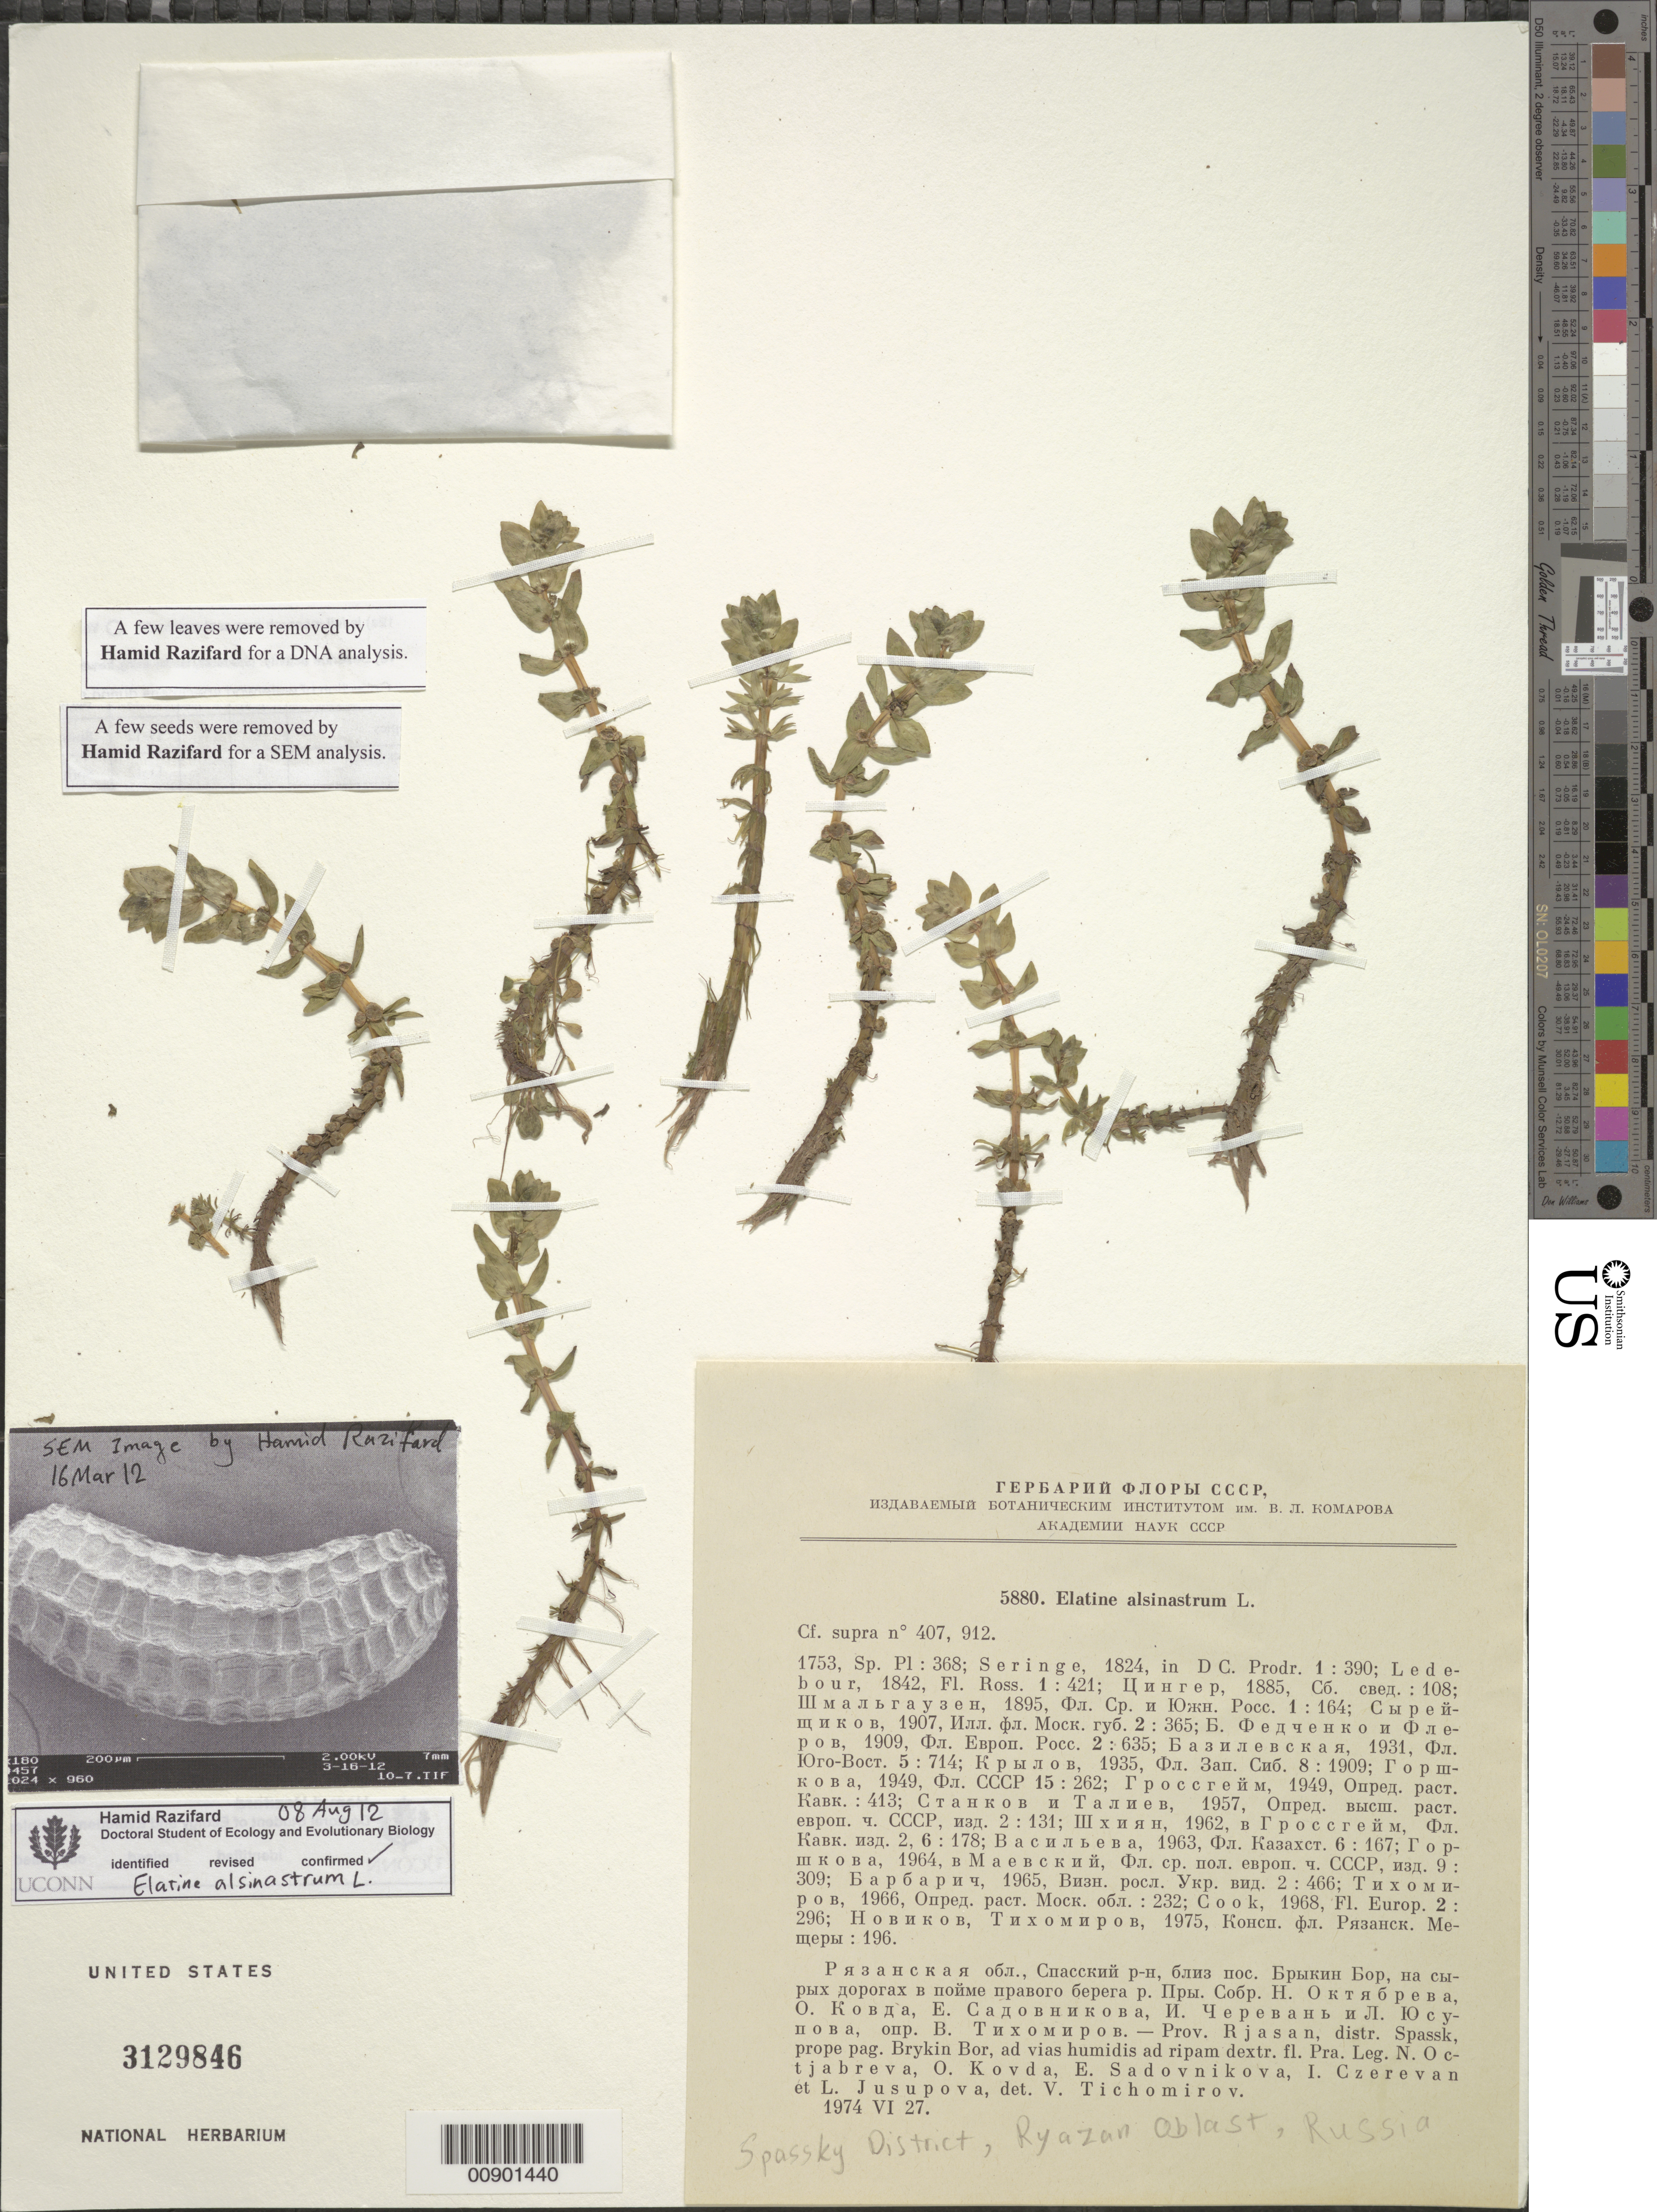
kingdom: Plantae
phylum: Tracheophyta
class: Magnoliopsida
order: Malpighiales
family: Elatinaceae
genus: Elatine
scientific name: Elatine alsinastrum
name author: L.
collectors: N. Octjabreva, O. Kovda, E. Sadovnikova, I. Czerevan & L. Jusupova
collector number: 5880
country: Russian Federation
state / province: Ryazan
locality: Spassk Dist., near pag. Brykin Bor.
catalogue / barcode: US 3129846